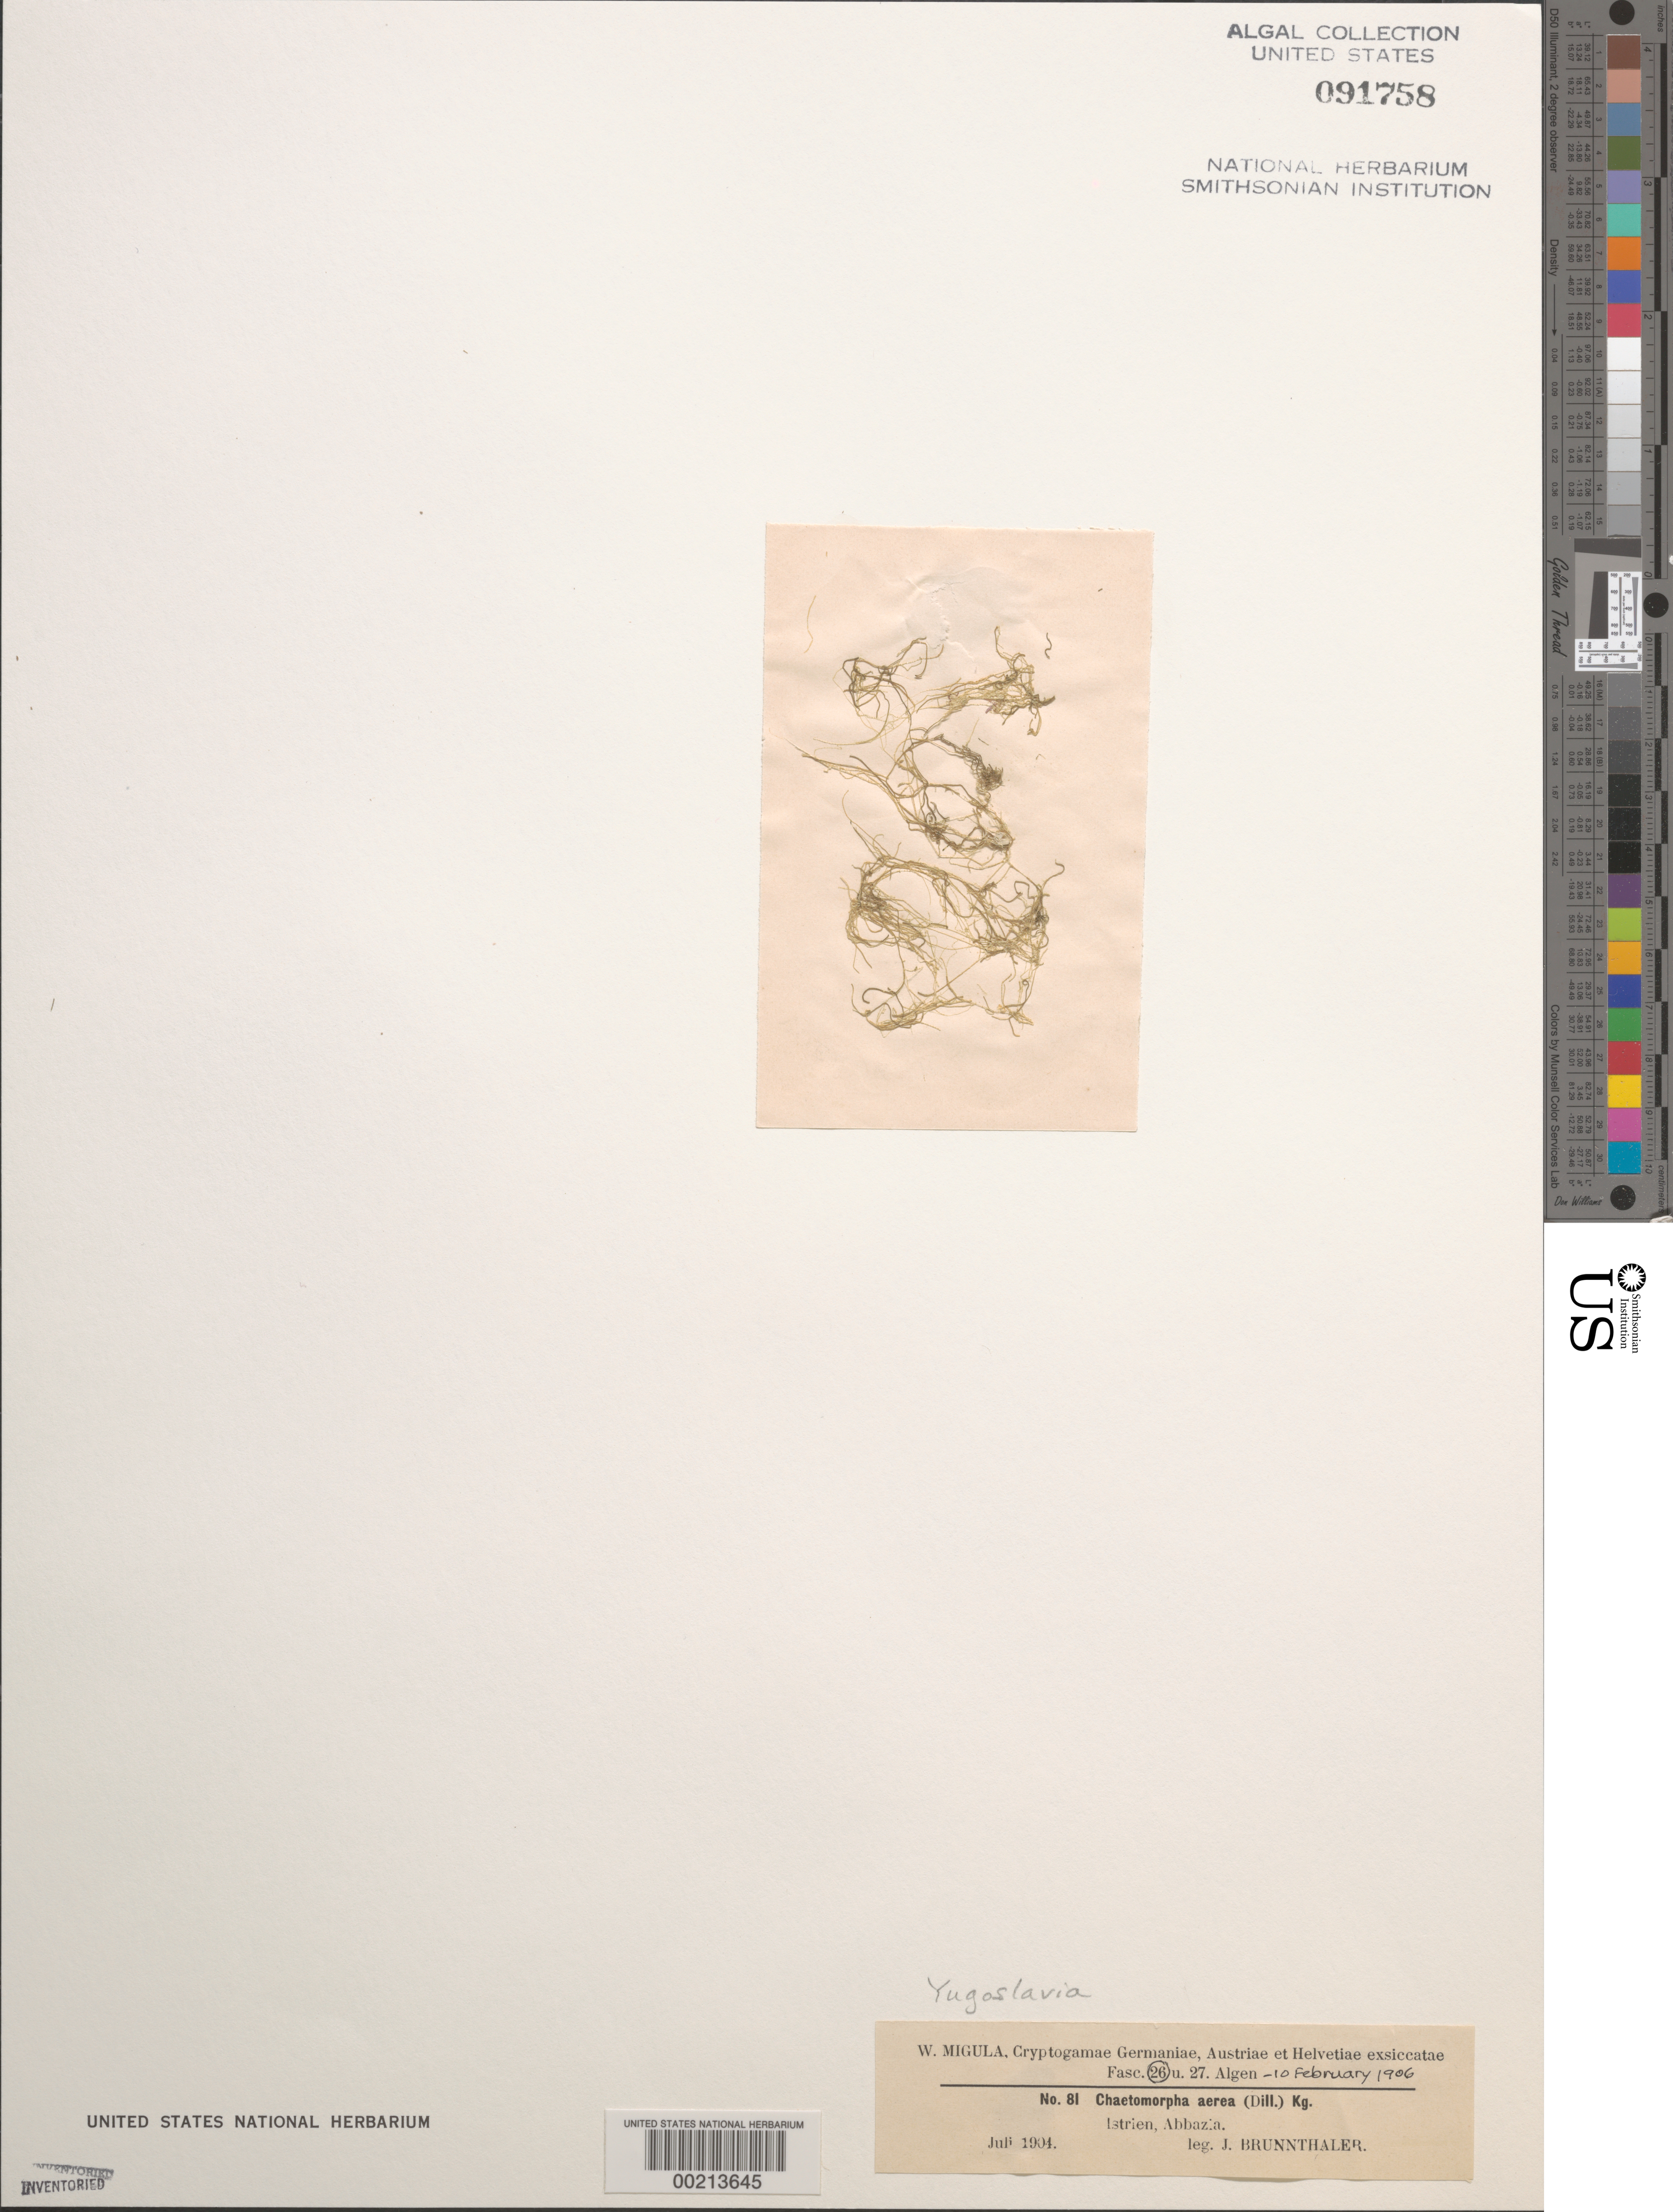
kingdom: Plantae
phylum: Chlorophyta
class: Ulvophyceae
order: Cladophorales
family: Cladophoraceae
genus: Chaetomorpha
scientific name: Chaetomorpha aerea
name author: (Dillwyn) Kütz.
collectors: J. Brunnthaler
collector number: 81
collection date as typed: Jul 1904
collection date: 1904-07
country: Croatia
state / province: Istria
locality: Opatija (Abbazia)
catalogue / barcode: US 91758